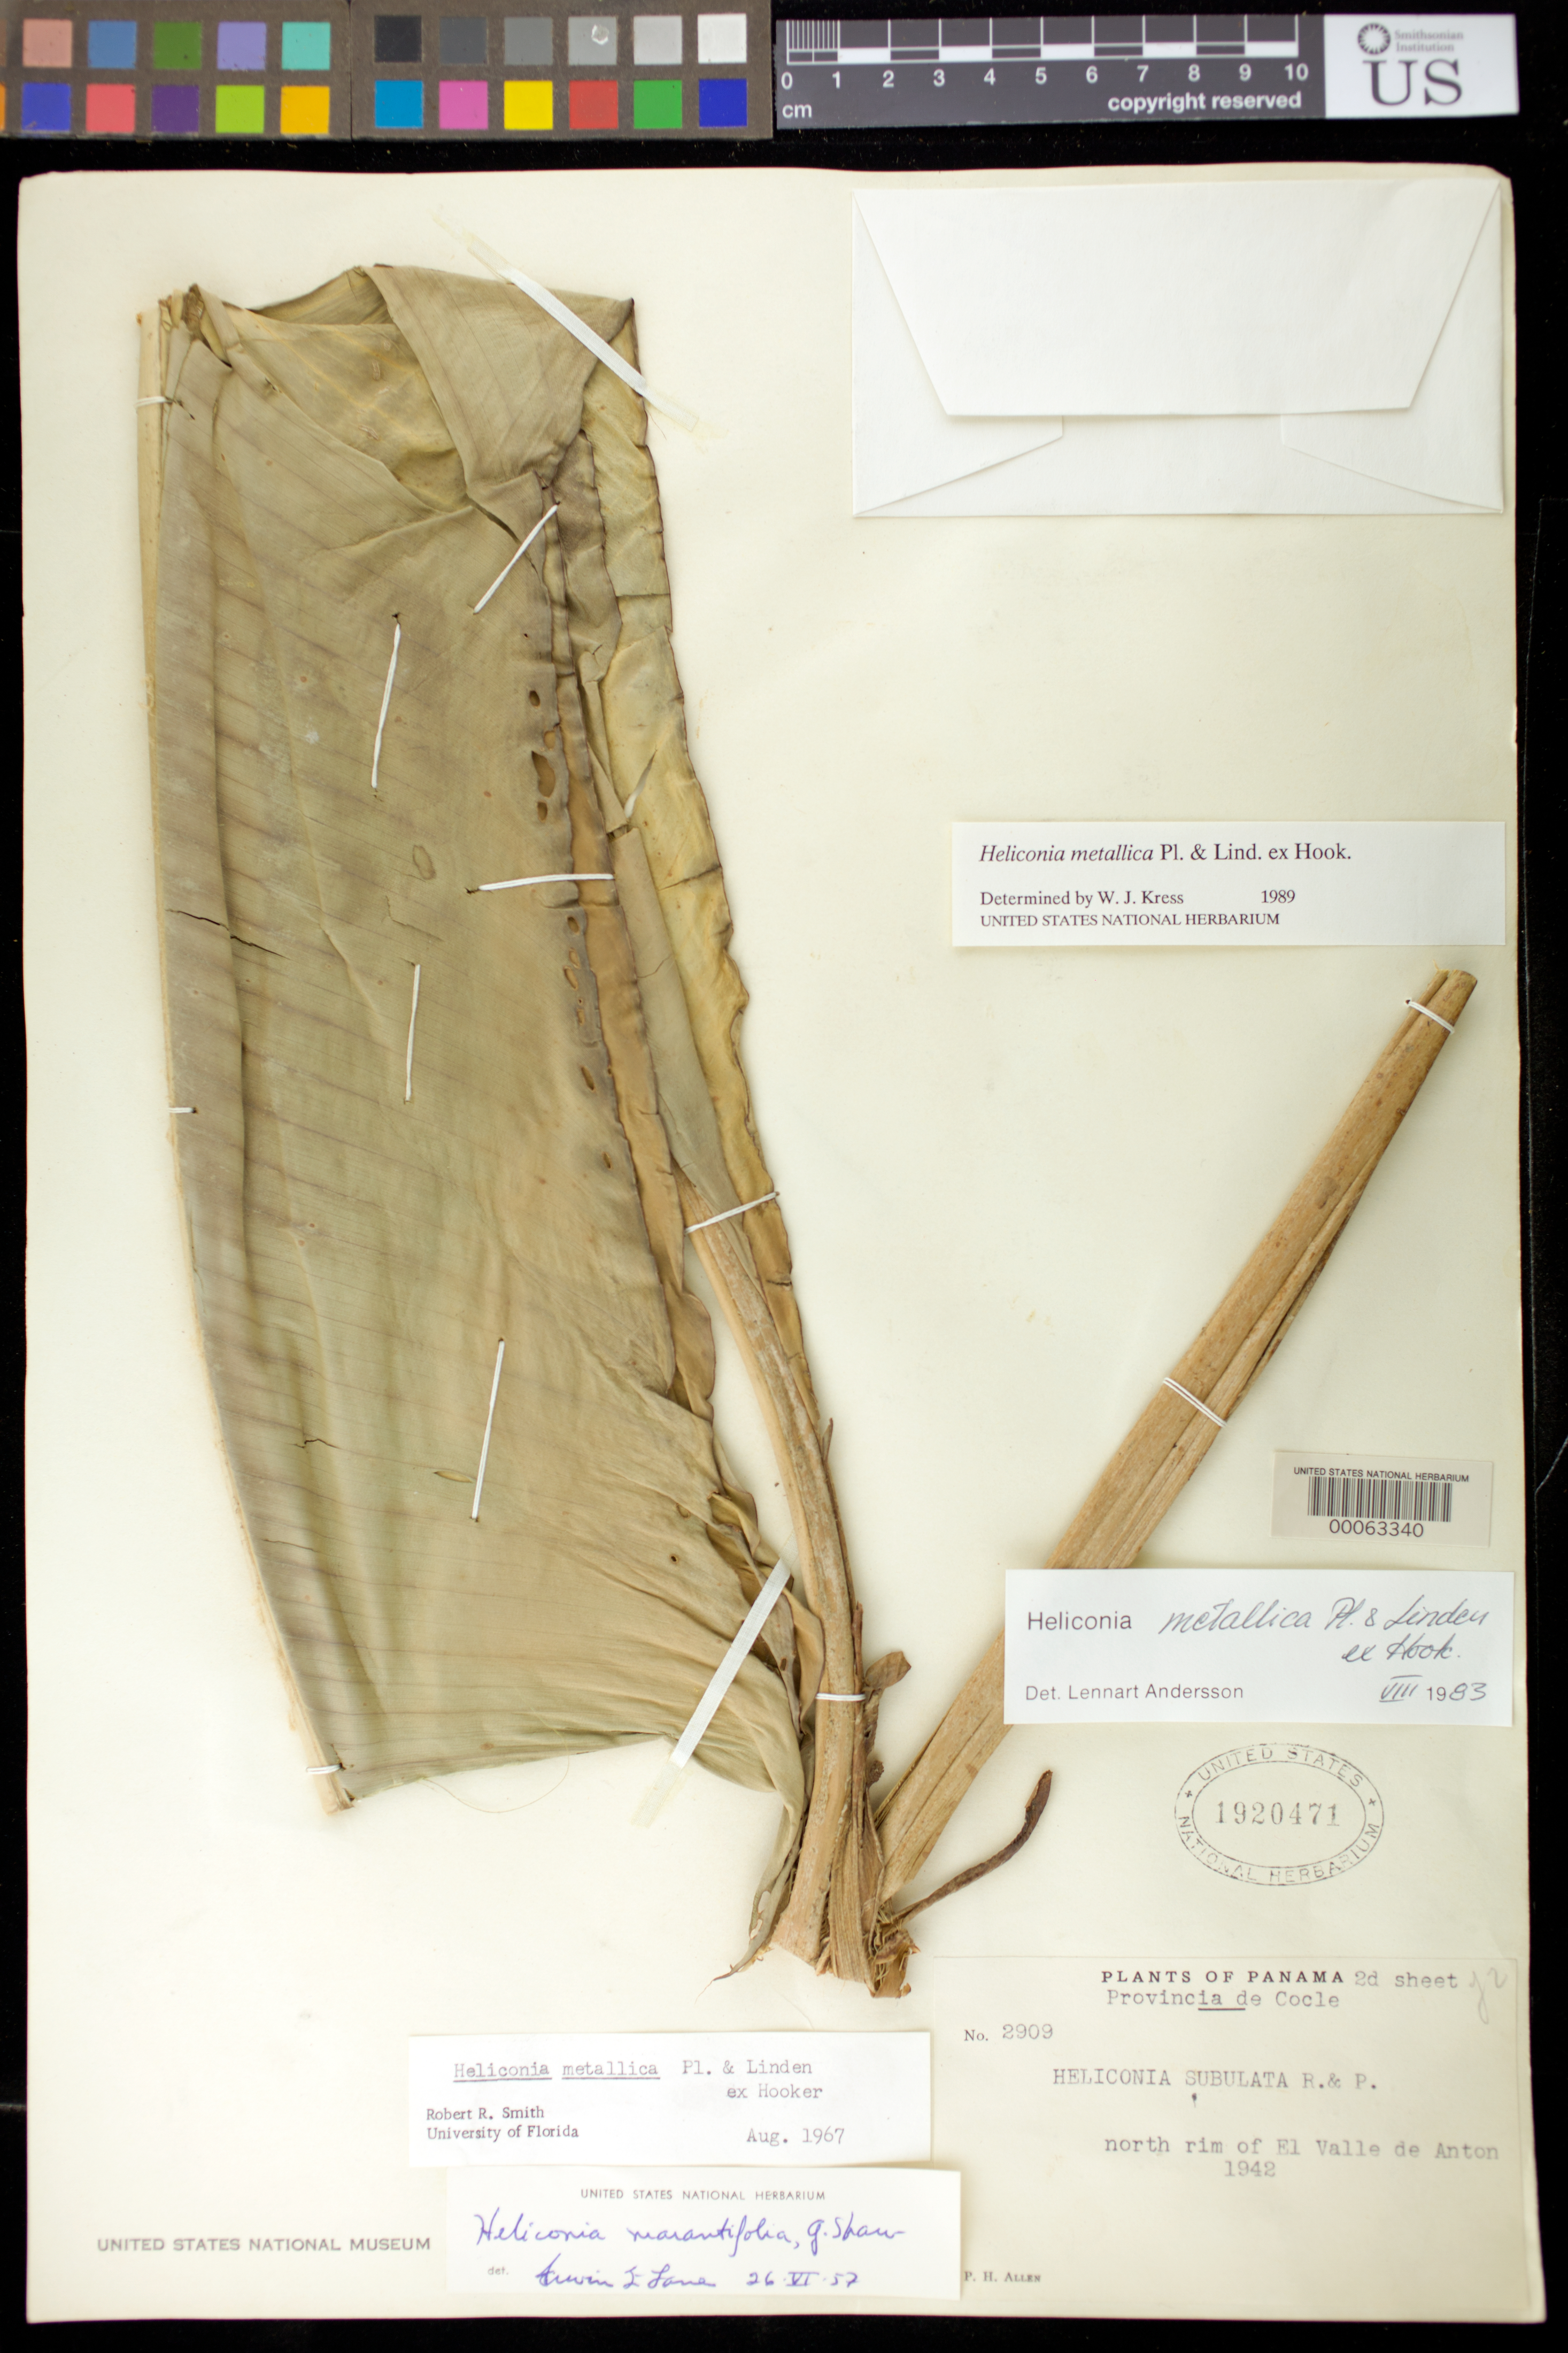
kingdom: Plantae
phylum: Tracheophyta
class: Liliopsida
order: Zingiberales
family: Heliconiaceae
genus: Heliconia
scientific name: Heliconia metallica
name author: Planch. & Linden ex Hook.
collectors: P. H. Allen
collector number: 2909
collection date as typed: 1942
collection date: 1942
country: Panama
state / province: Coclé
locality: North rim of el Valle De Anton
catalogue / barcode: US 1920471